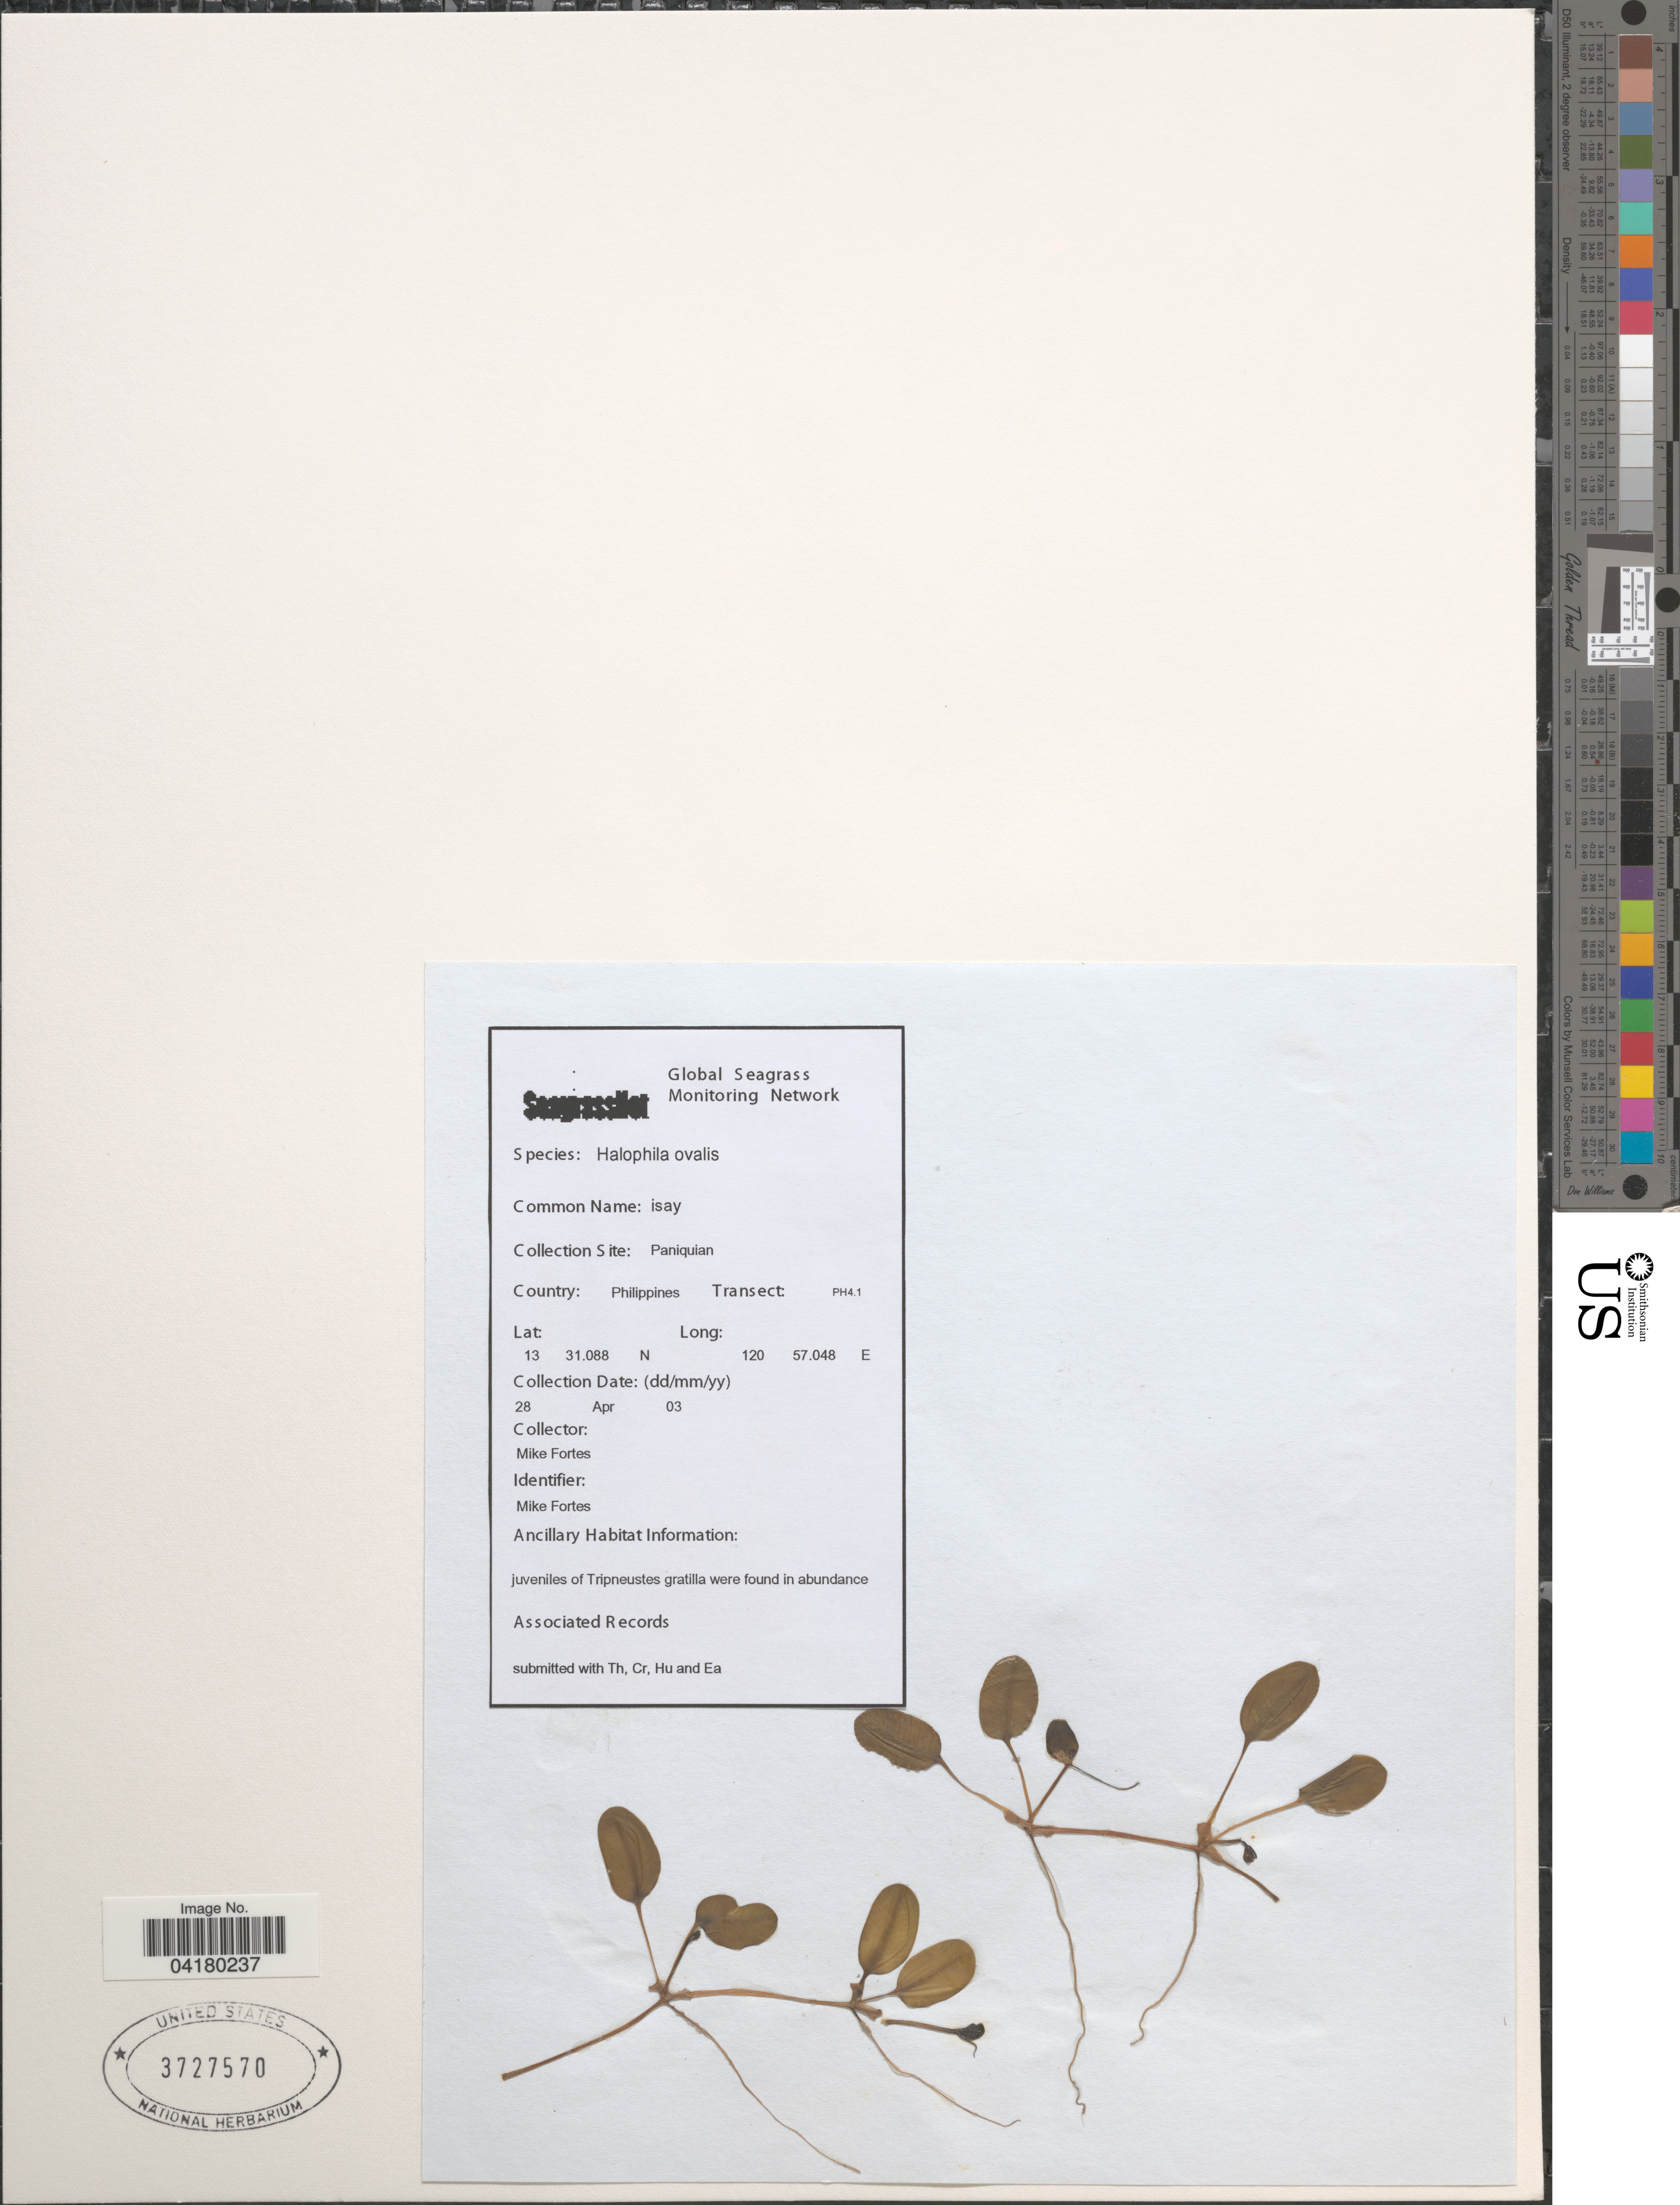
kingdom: Plantae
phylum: Tracheophyta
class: Liliopsida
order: Alismatales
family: Hydrocharitaceae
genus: Halophila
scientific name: Halophila ovalis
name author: (R. Br.) Hook. f.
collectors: M. Fortes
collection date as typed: Transcribed d/m/y: 28/4/3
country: Philippines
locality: Paniquian. Transect: PH4.1.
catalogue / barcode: US 3727570